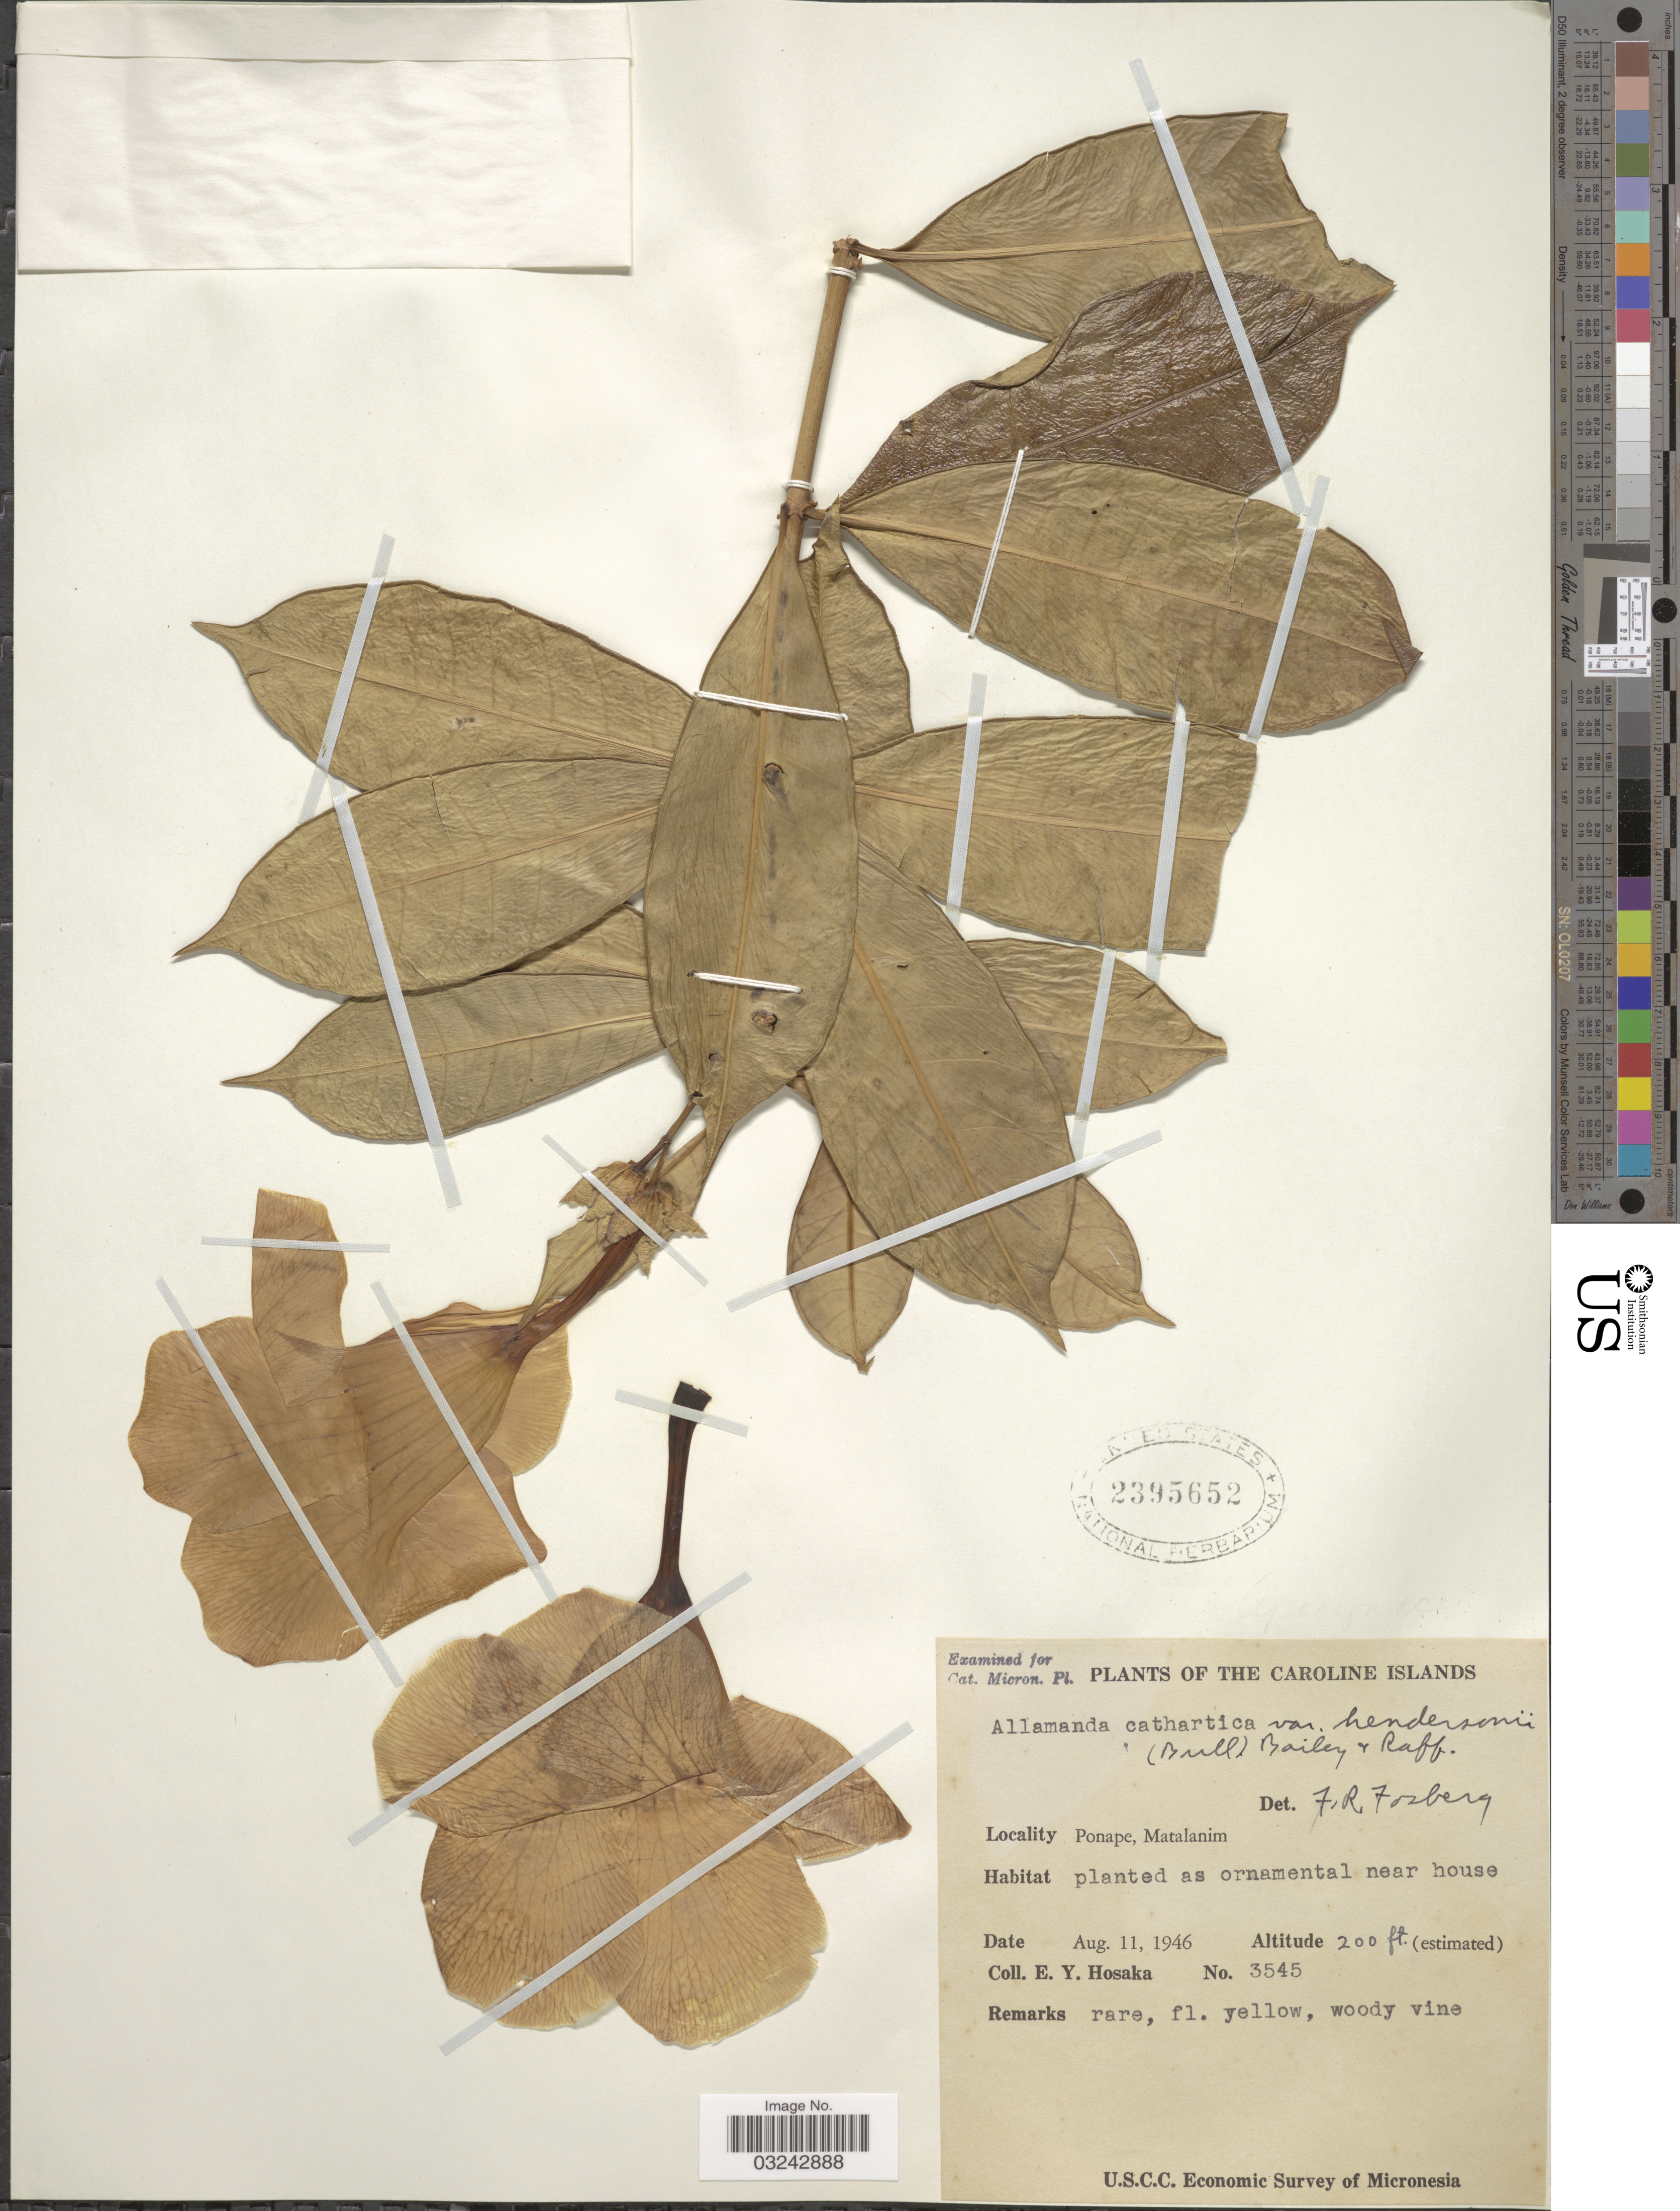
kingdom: Plantae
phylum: Tracheophyta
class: Magnoliopsida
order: Gentianales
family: Apocynaceae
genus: Allamanda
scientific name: Allamanda hendersonii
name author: W. Bull ex Dombrain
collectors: E. Y. Hosaka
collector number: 3545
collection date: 1946-08-11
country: Micronesia, Federated States of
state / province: Pohnpei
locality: The Caroline Islands, Ponape, Matalanim.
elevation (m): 61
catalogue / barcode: US 2395652